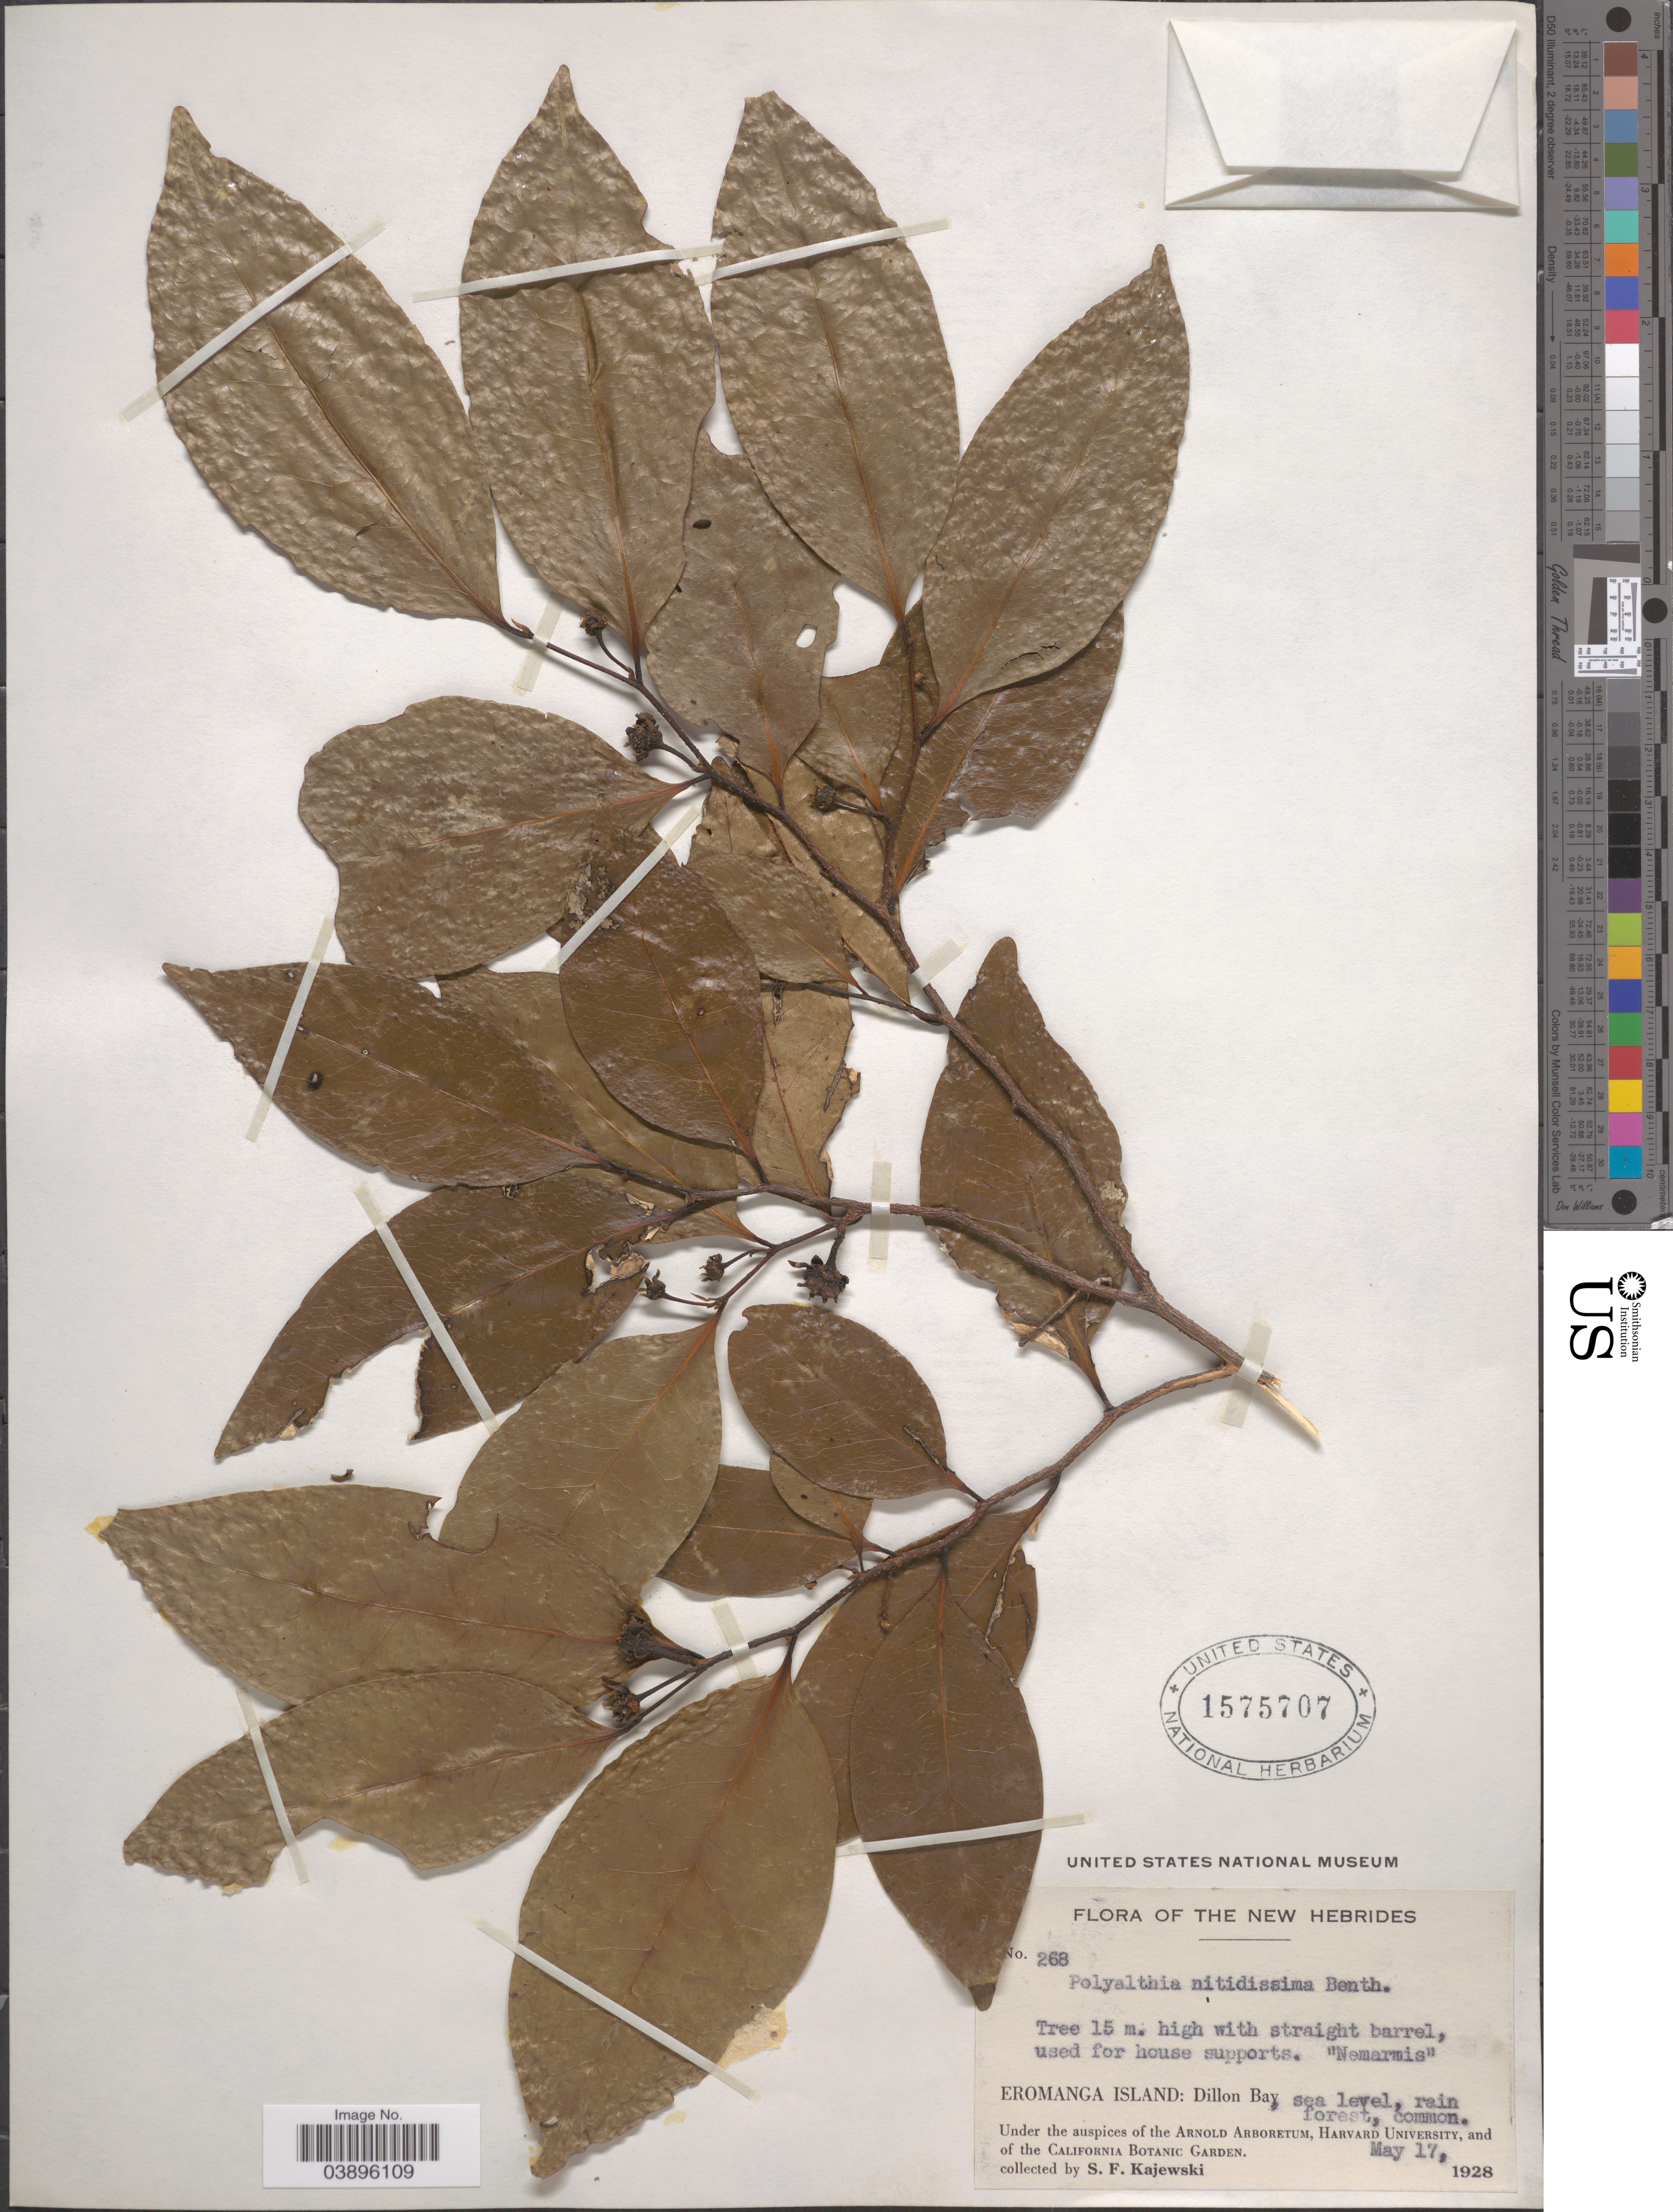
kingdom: Plantae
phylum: Tracheophyta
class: Magnoliopsida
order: Magnoliales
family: Annonaceae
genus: Polyalthia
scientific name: Polyalthia nitidissima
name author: Benth.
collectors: S. Kajewski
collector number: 268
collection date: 1928-05-17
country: Vanuatu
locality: The New Hebrides. Eromanga Island: DIllon Bay.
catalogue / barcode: US 1575707